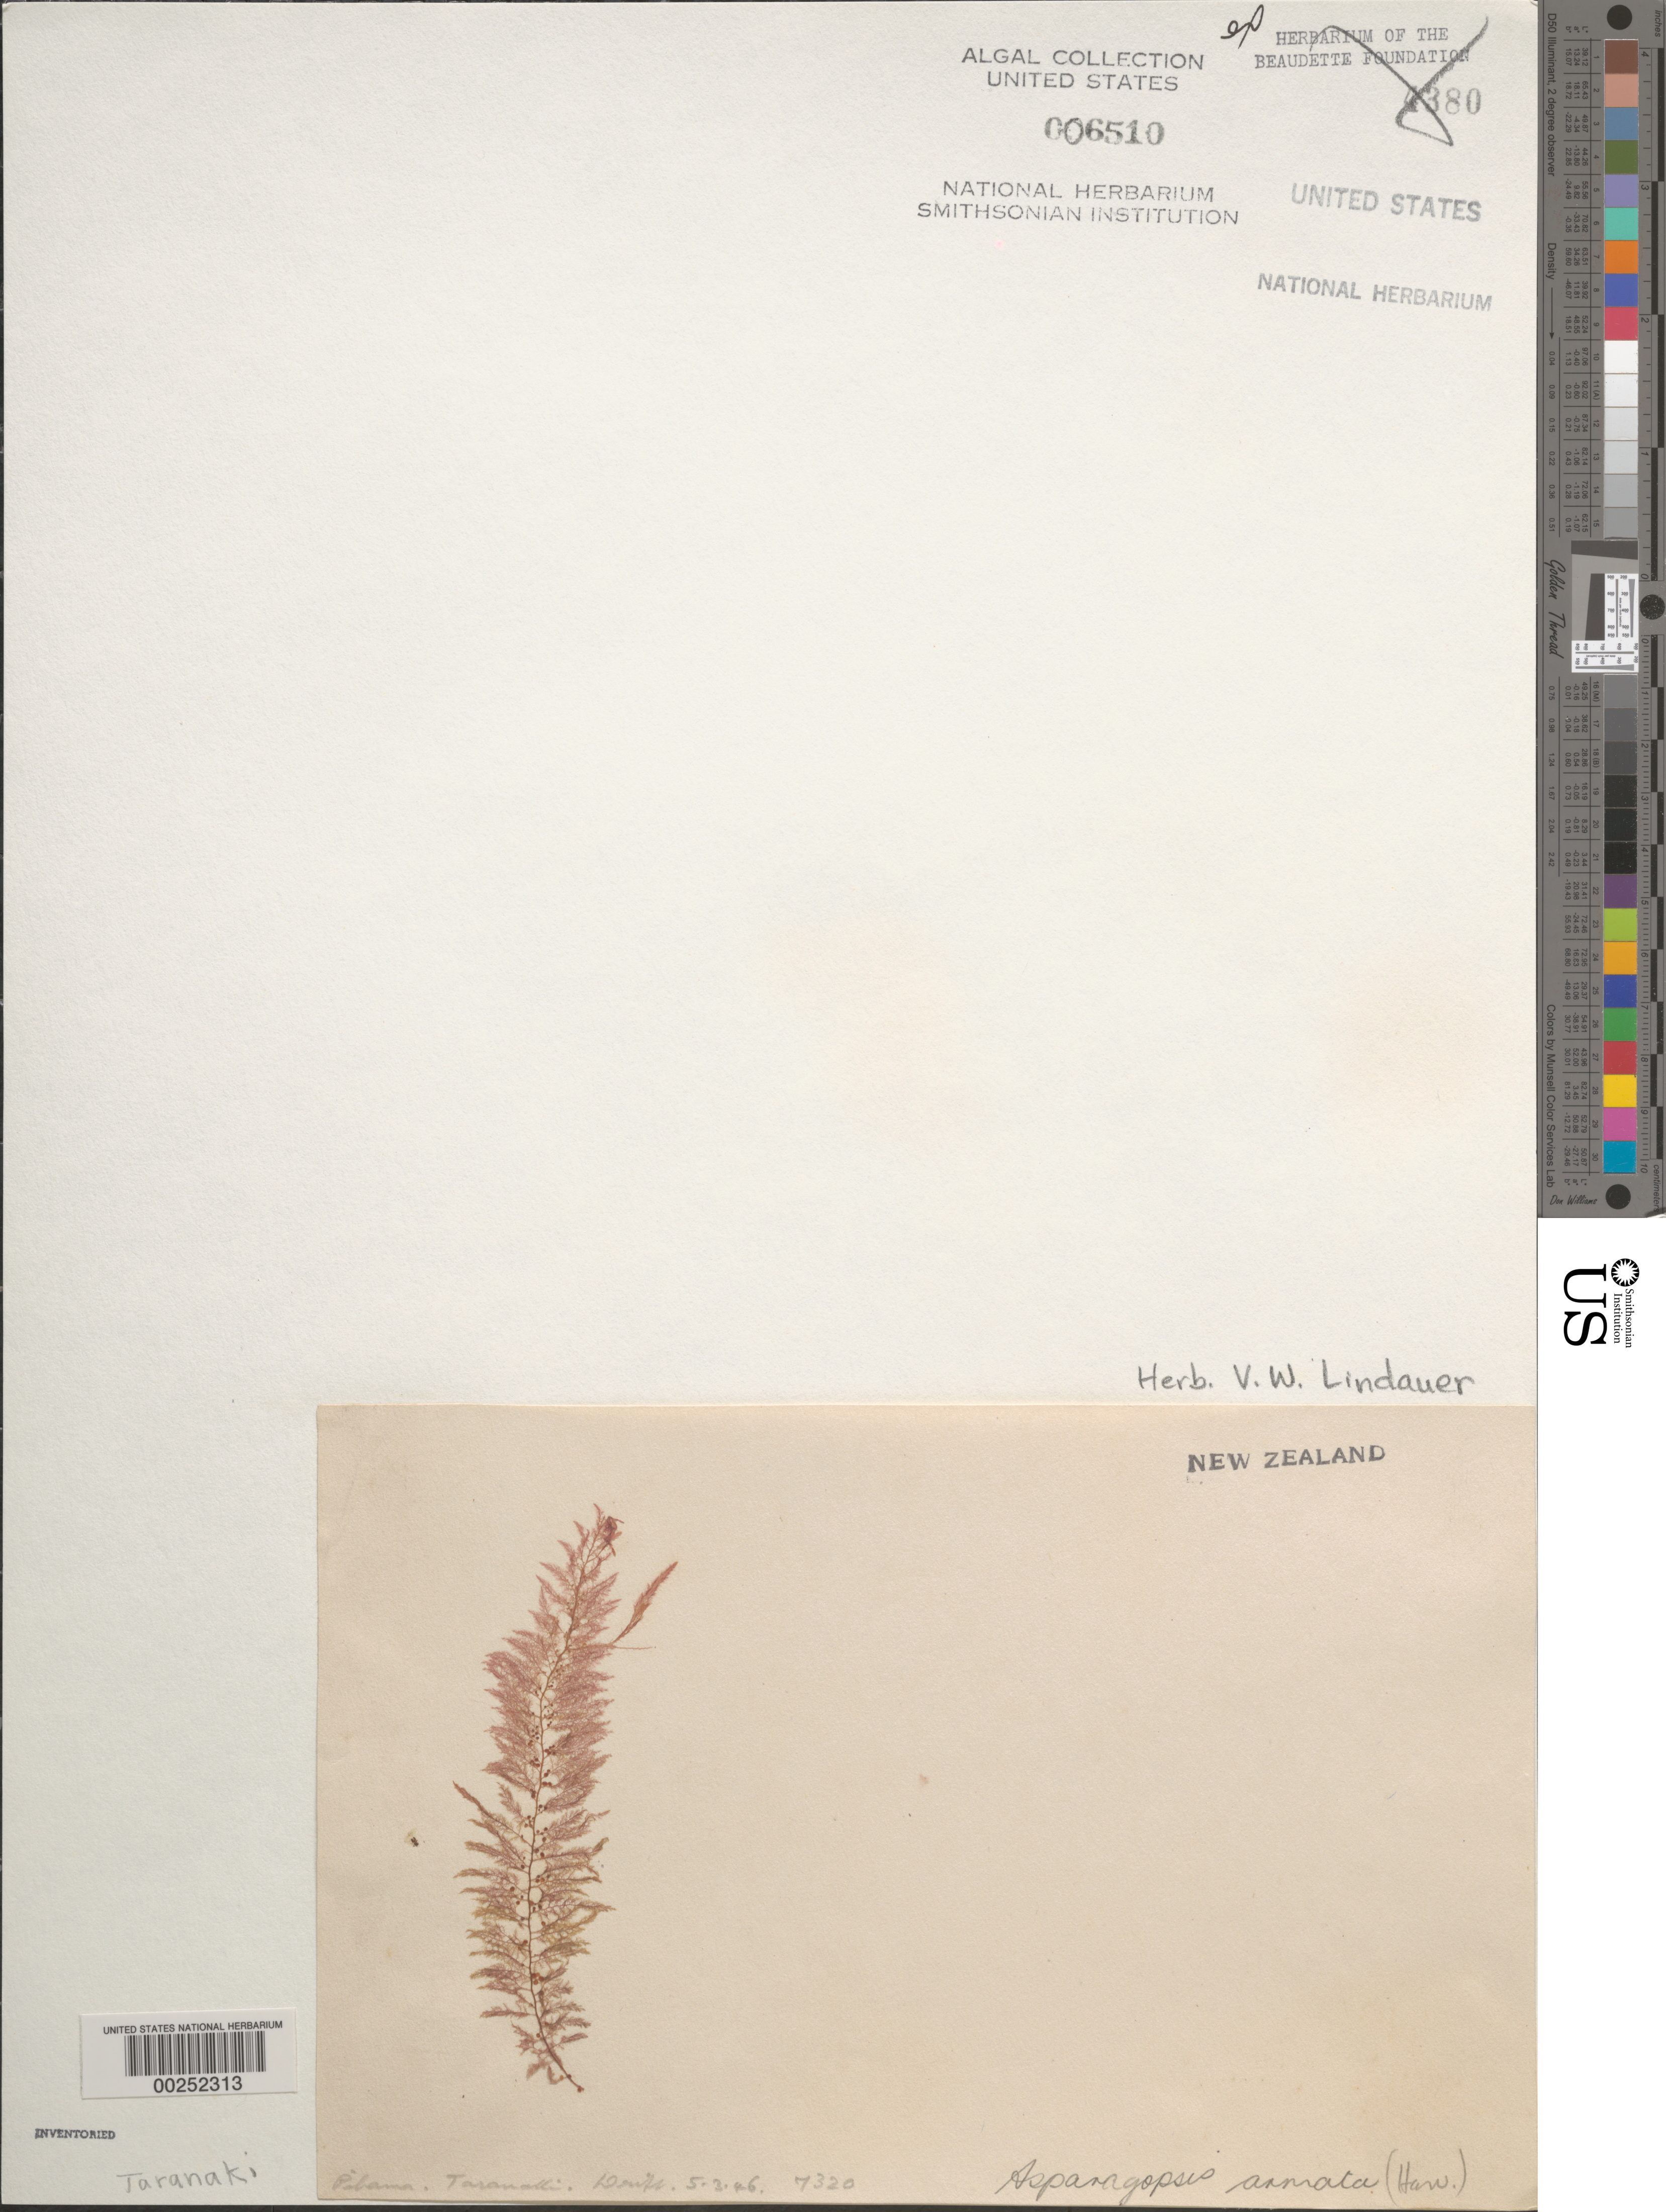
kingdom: Plantae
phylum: Rhodophyta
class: Florideophyceae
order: Bonnemaisoniales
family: Bonnemaisoniaceae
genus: Asparagopsis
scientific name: Asparagopsis armata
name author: Harv.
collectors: V. Lindauer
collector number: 7320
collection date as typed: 05 Mar 1946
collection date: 1946-03-05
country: New Zealand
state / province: Taranaki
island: North Island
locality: Pihama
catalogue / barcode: US 6510